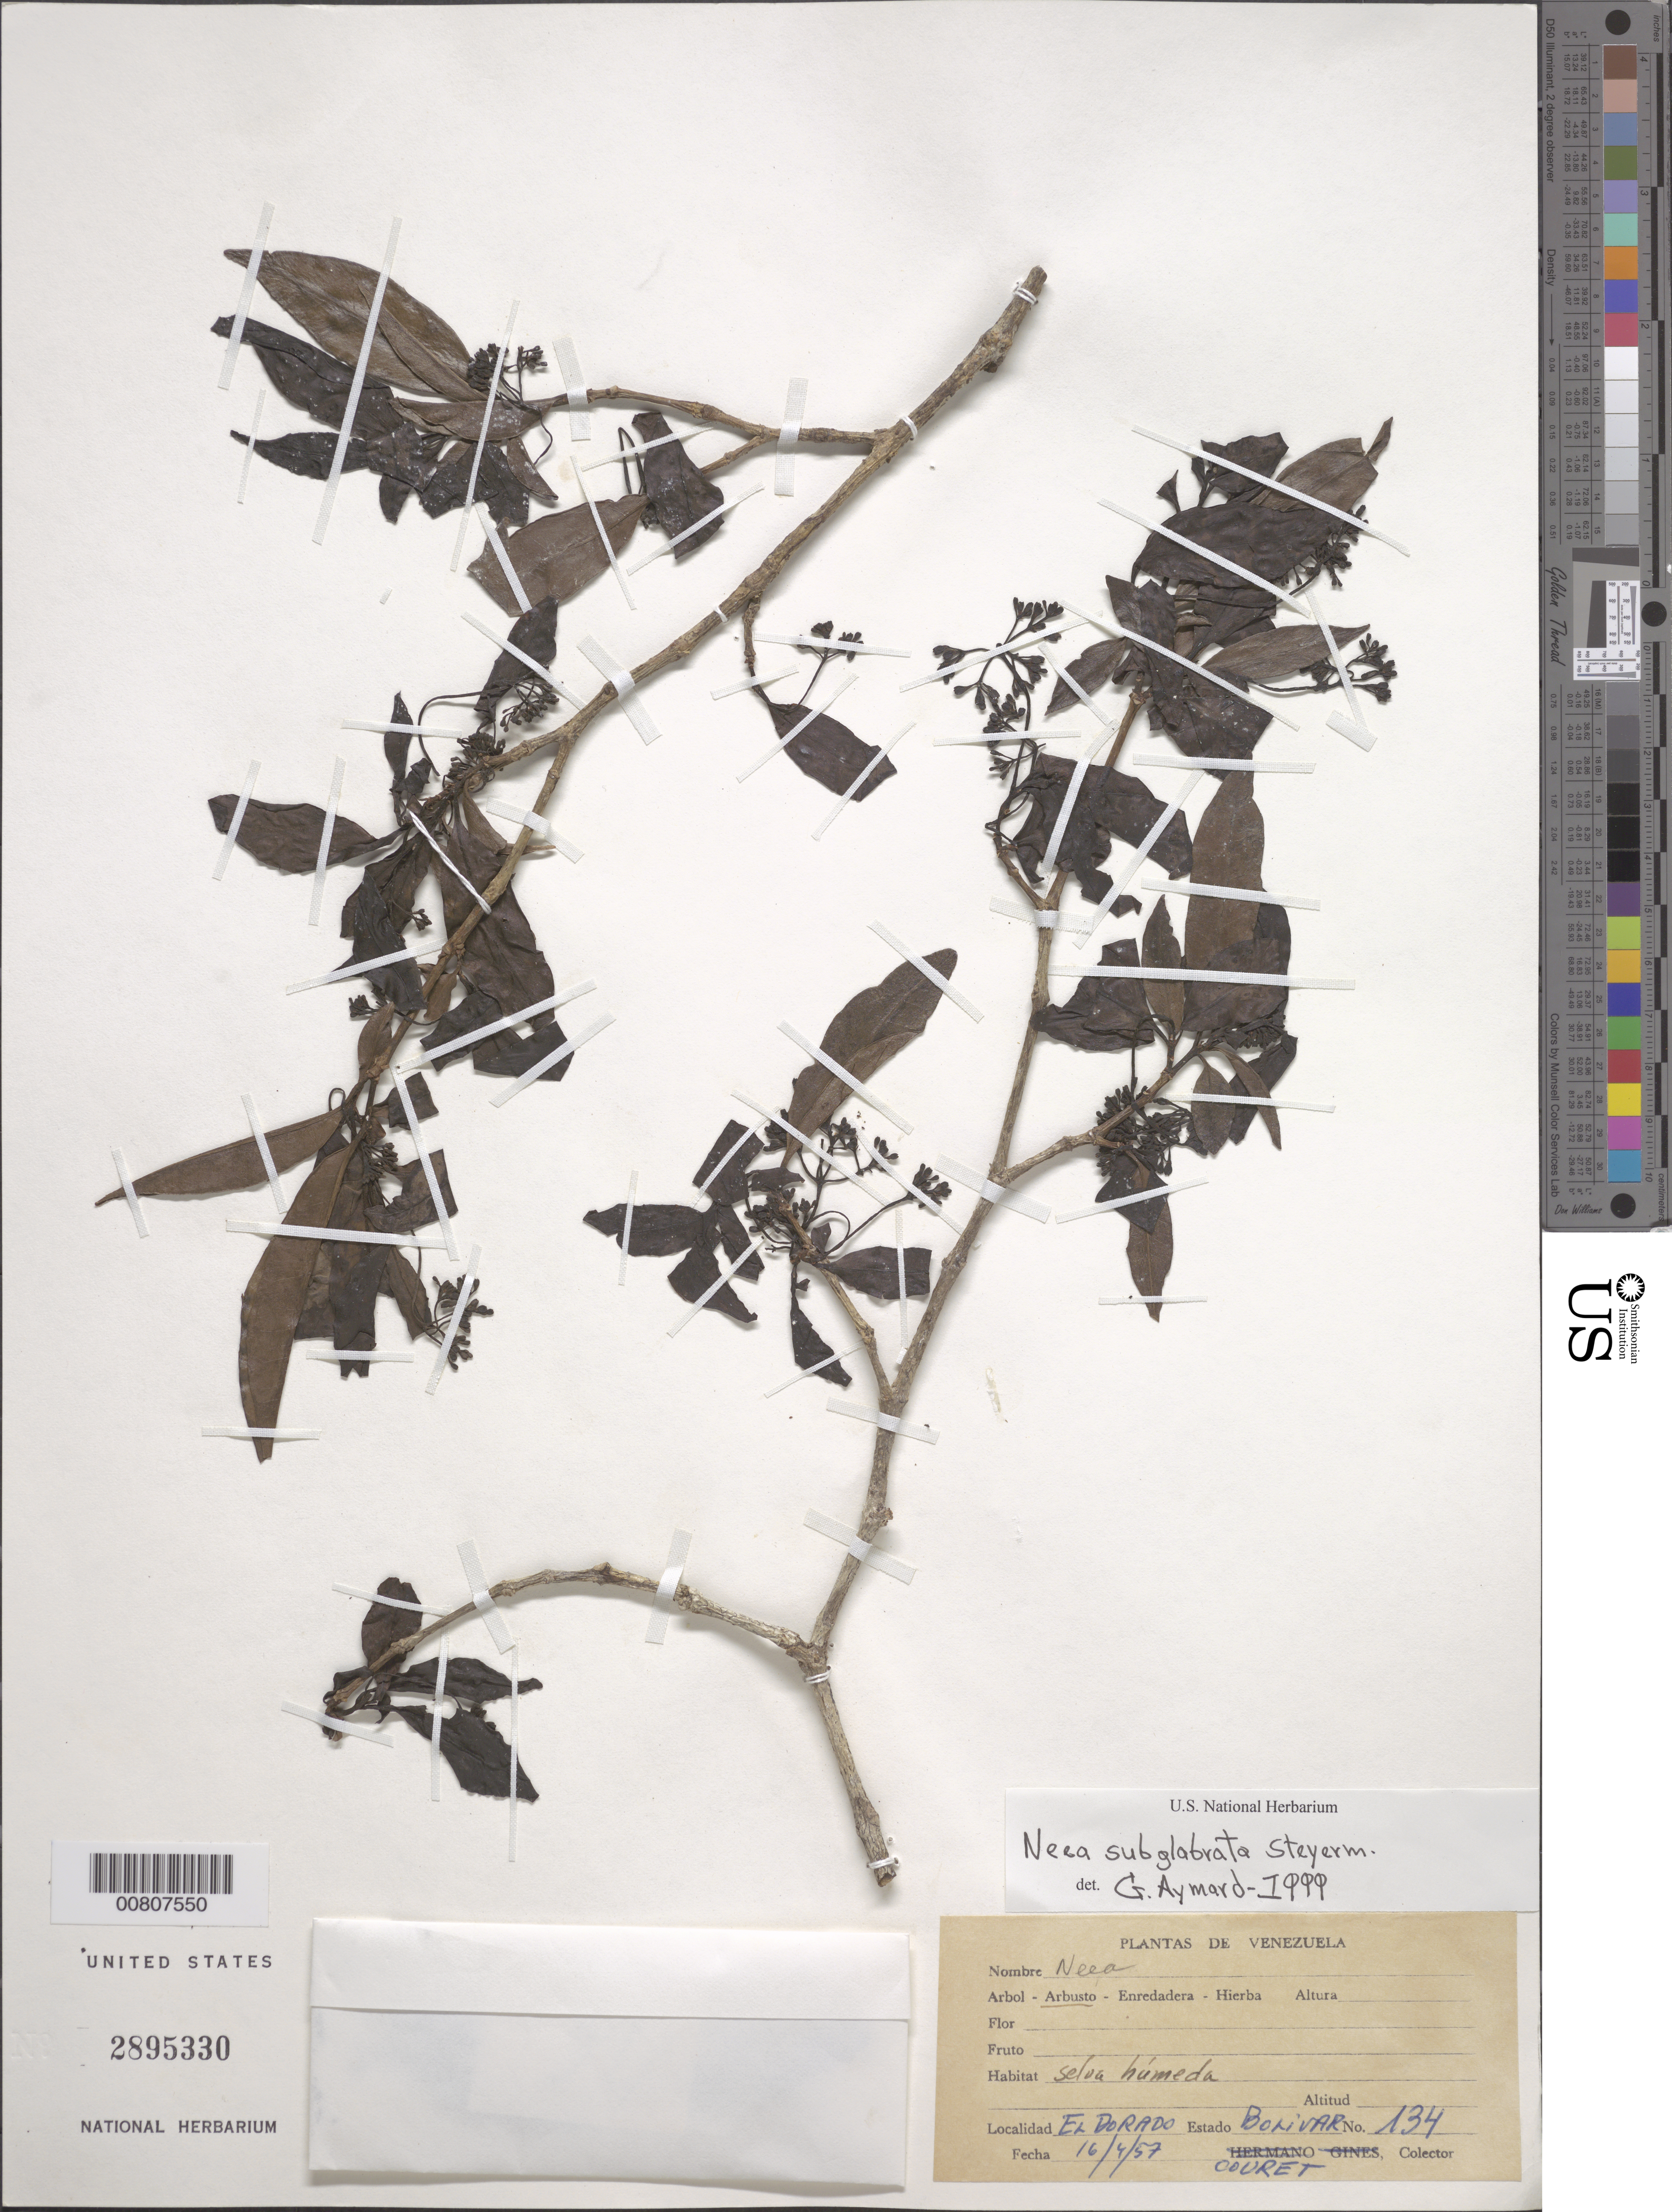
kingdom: Plantae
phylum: Tracheophyta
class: Magnoliopsida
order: Caryophyllales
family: Nyctaginaceae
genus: Neea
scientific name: Neea subglabrata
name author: Steyerm.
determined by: Aymard C., G. A., (PORT), Univ. Nac. Exp. de los Llanos Ezequiel Zamora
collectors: -. Couret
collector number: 134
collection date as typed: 16-Apr-57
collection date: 1957-04-16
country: Venezuela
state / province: Bolívar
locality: El Dorado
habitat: Selva húmeda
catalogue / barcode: US 2895330